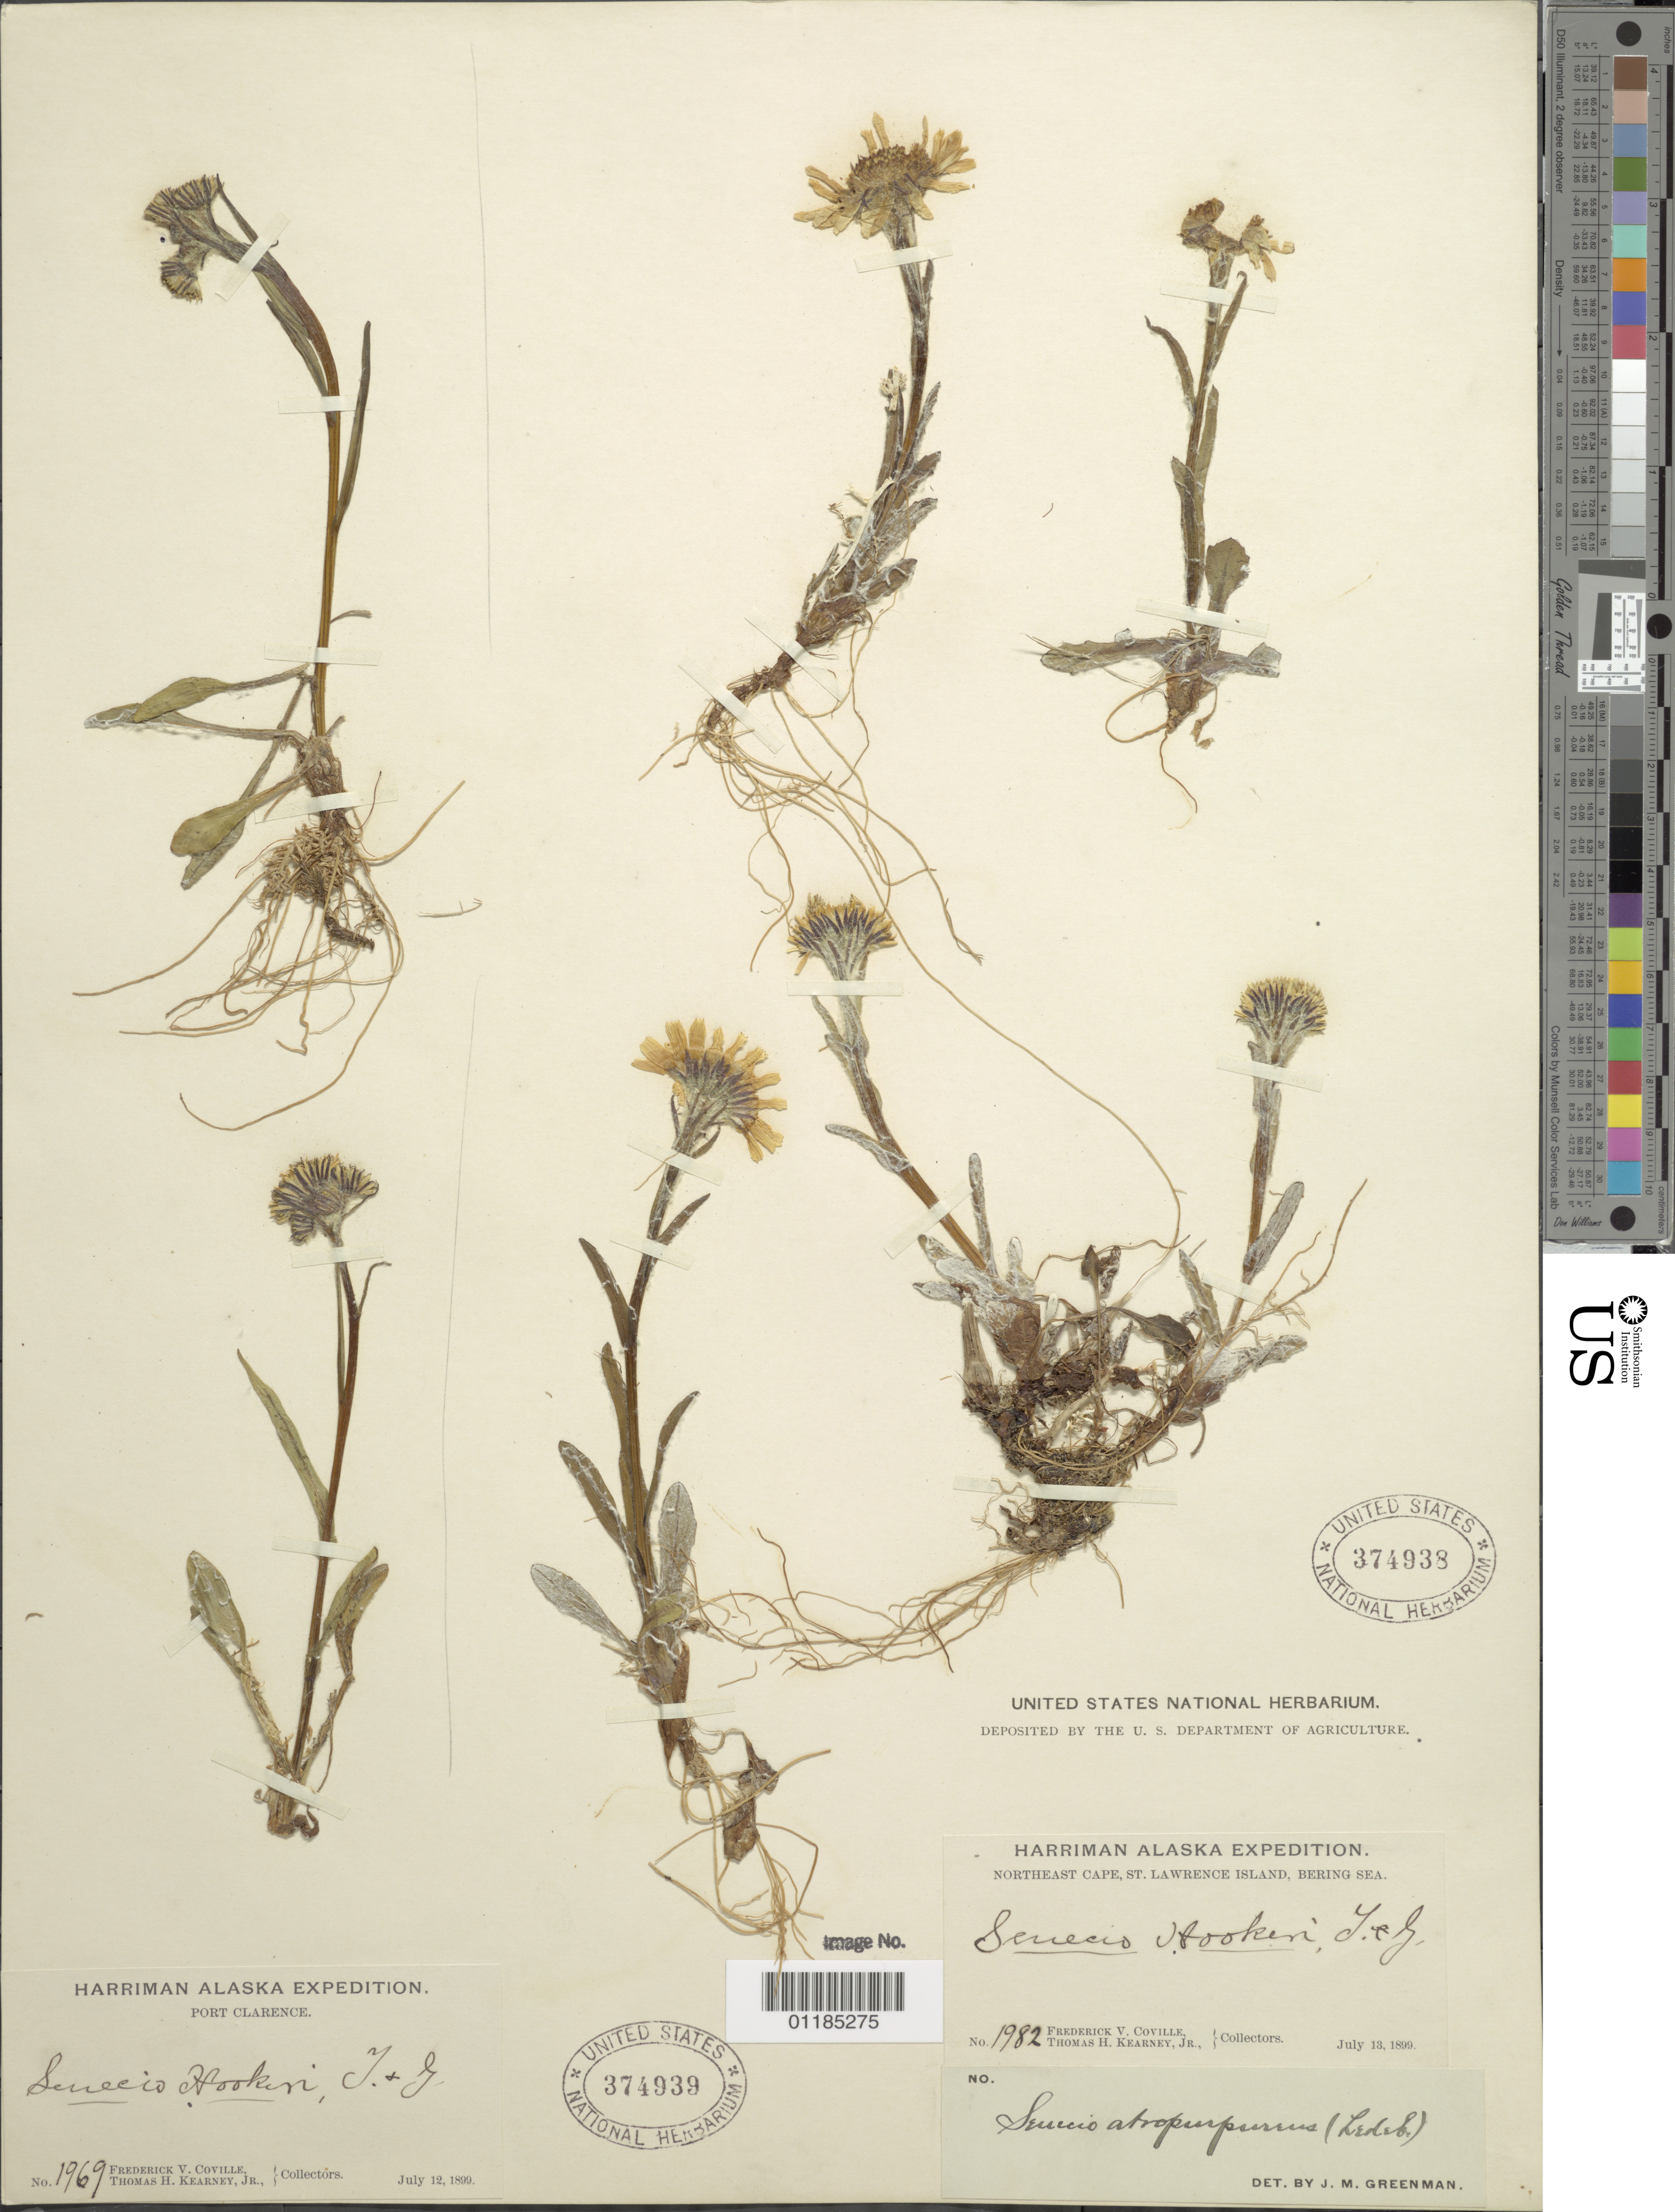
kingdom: Plantae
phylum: Tracheophyta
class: Magnoliopsida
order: Asterales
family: Asteraceae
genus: Tephroseris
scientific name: Tephroseris integrifolia subsp. atropurpurea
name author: (Ledeb.) B. Nord.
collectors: F. V. Coville & T. H. Kearney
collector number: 1982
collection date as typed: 13 Jul 1899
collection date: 1899-07-13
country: United States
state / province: Alaska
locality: Northeast Cape, St. Lawrence Island, Bering Sea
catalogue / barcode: US 374938